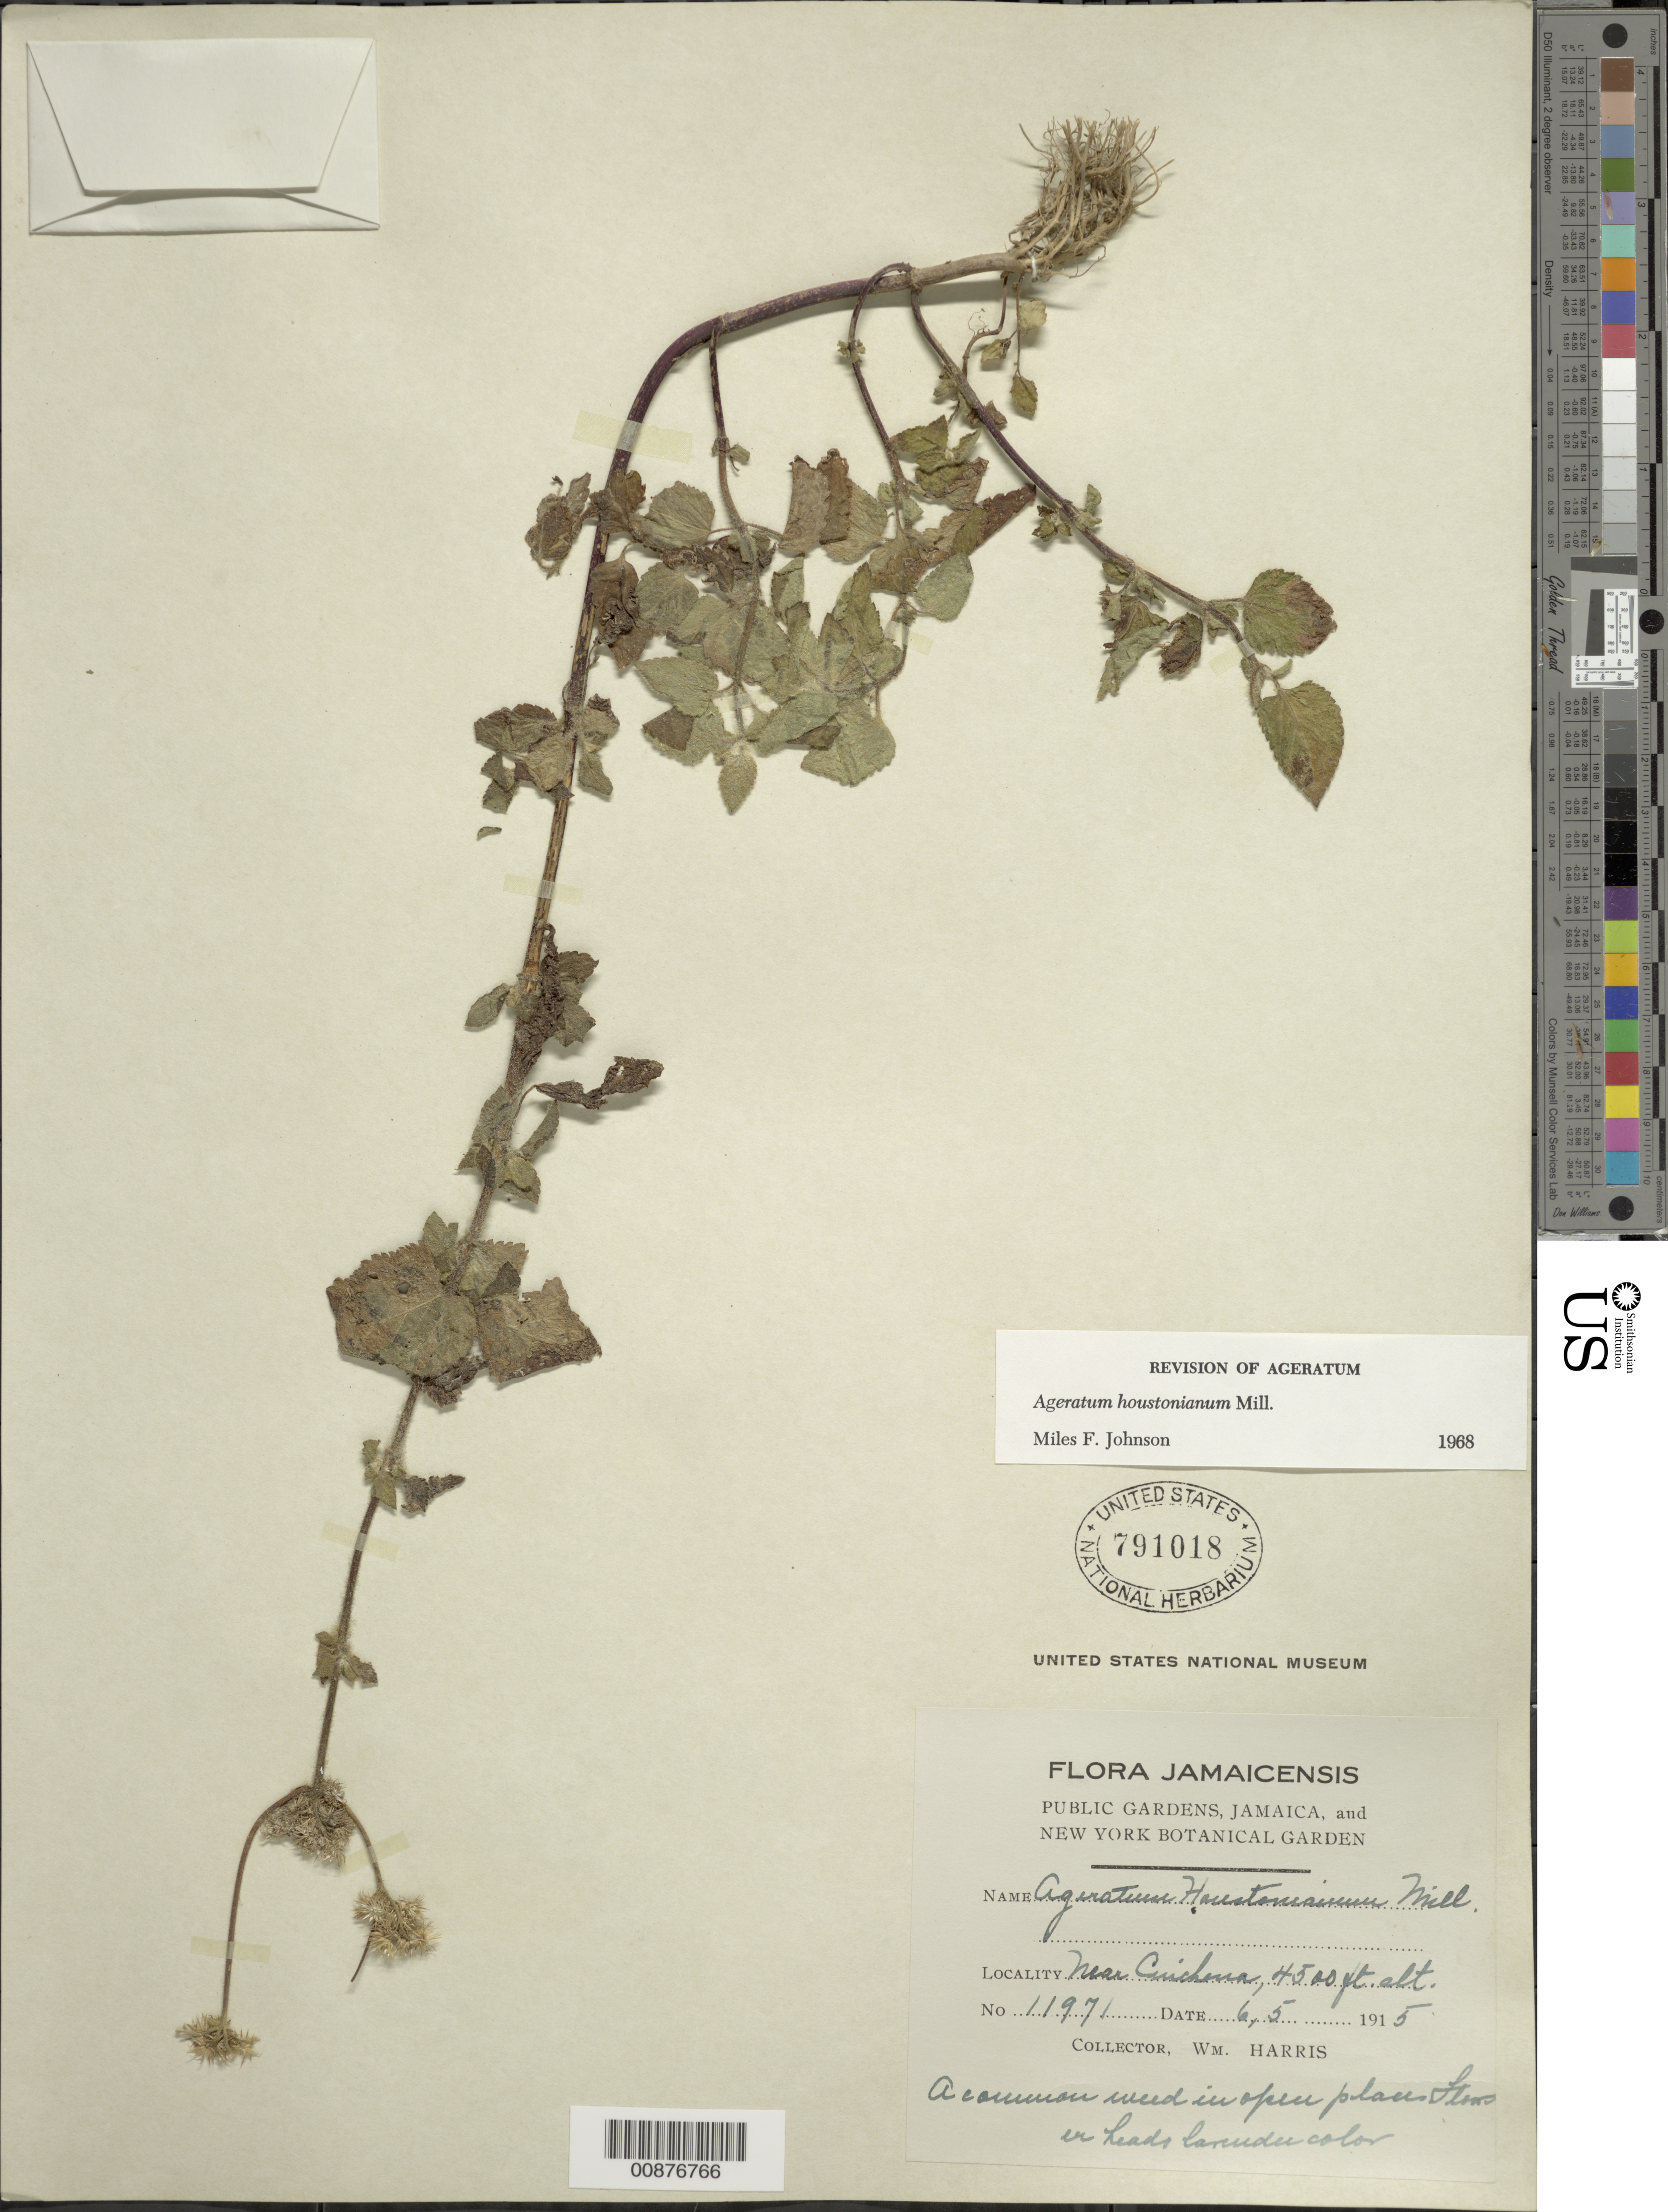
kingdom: Plantae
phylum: Tracheophyta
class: Magnoliopsida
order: Asterales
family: Asteraceae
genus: Ageratum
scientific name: Ageratum houstonianum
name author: Mill.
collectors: W. H. Harris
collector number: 11971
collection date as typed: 06 May 1915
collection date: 1915-05-06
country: Jamaica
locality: Near Cinchona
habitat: Weed in open places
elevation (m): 1067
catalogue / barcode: US 791018